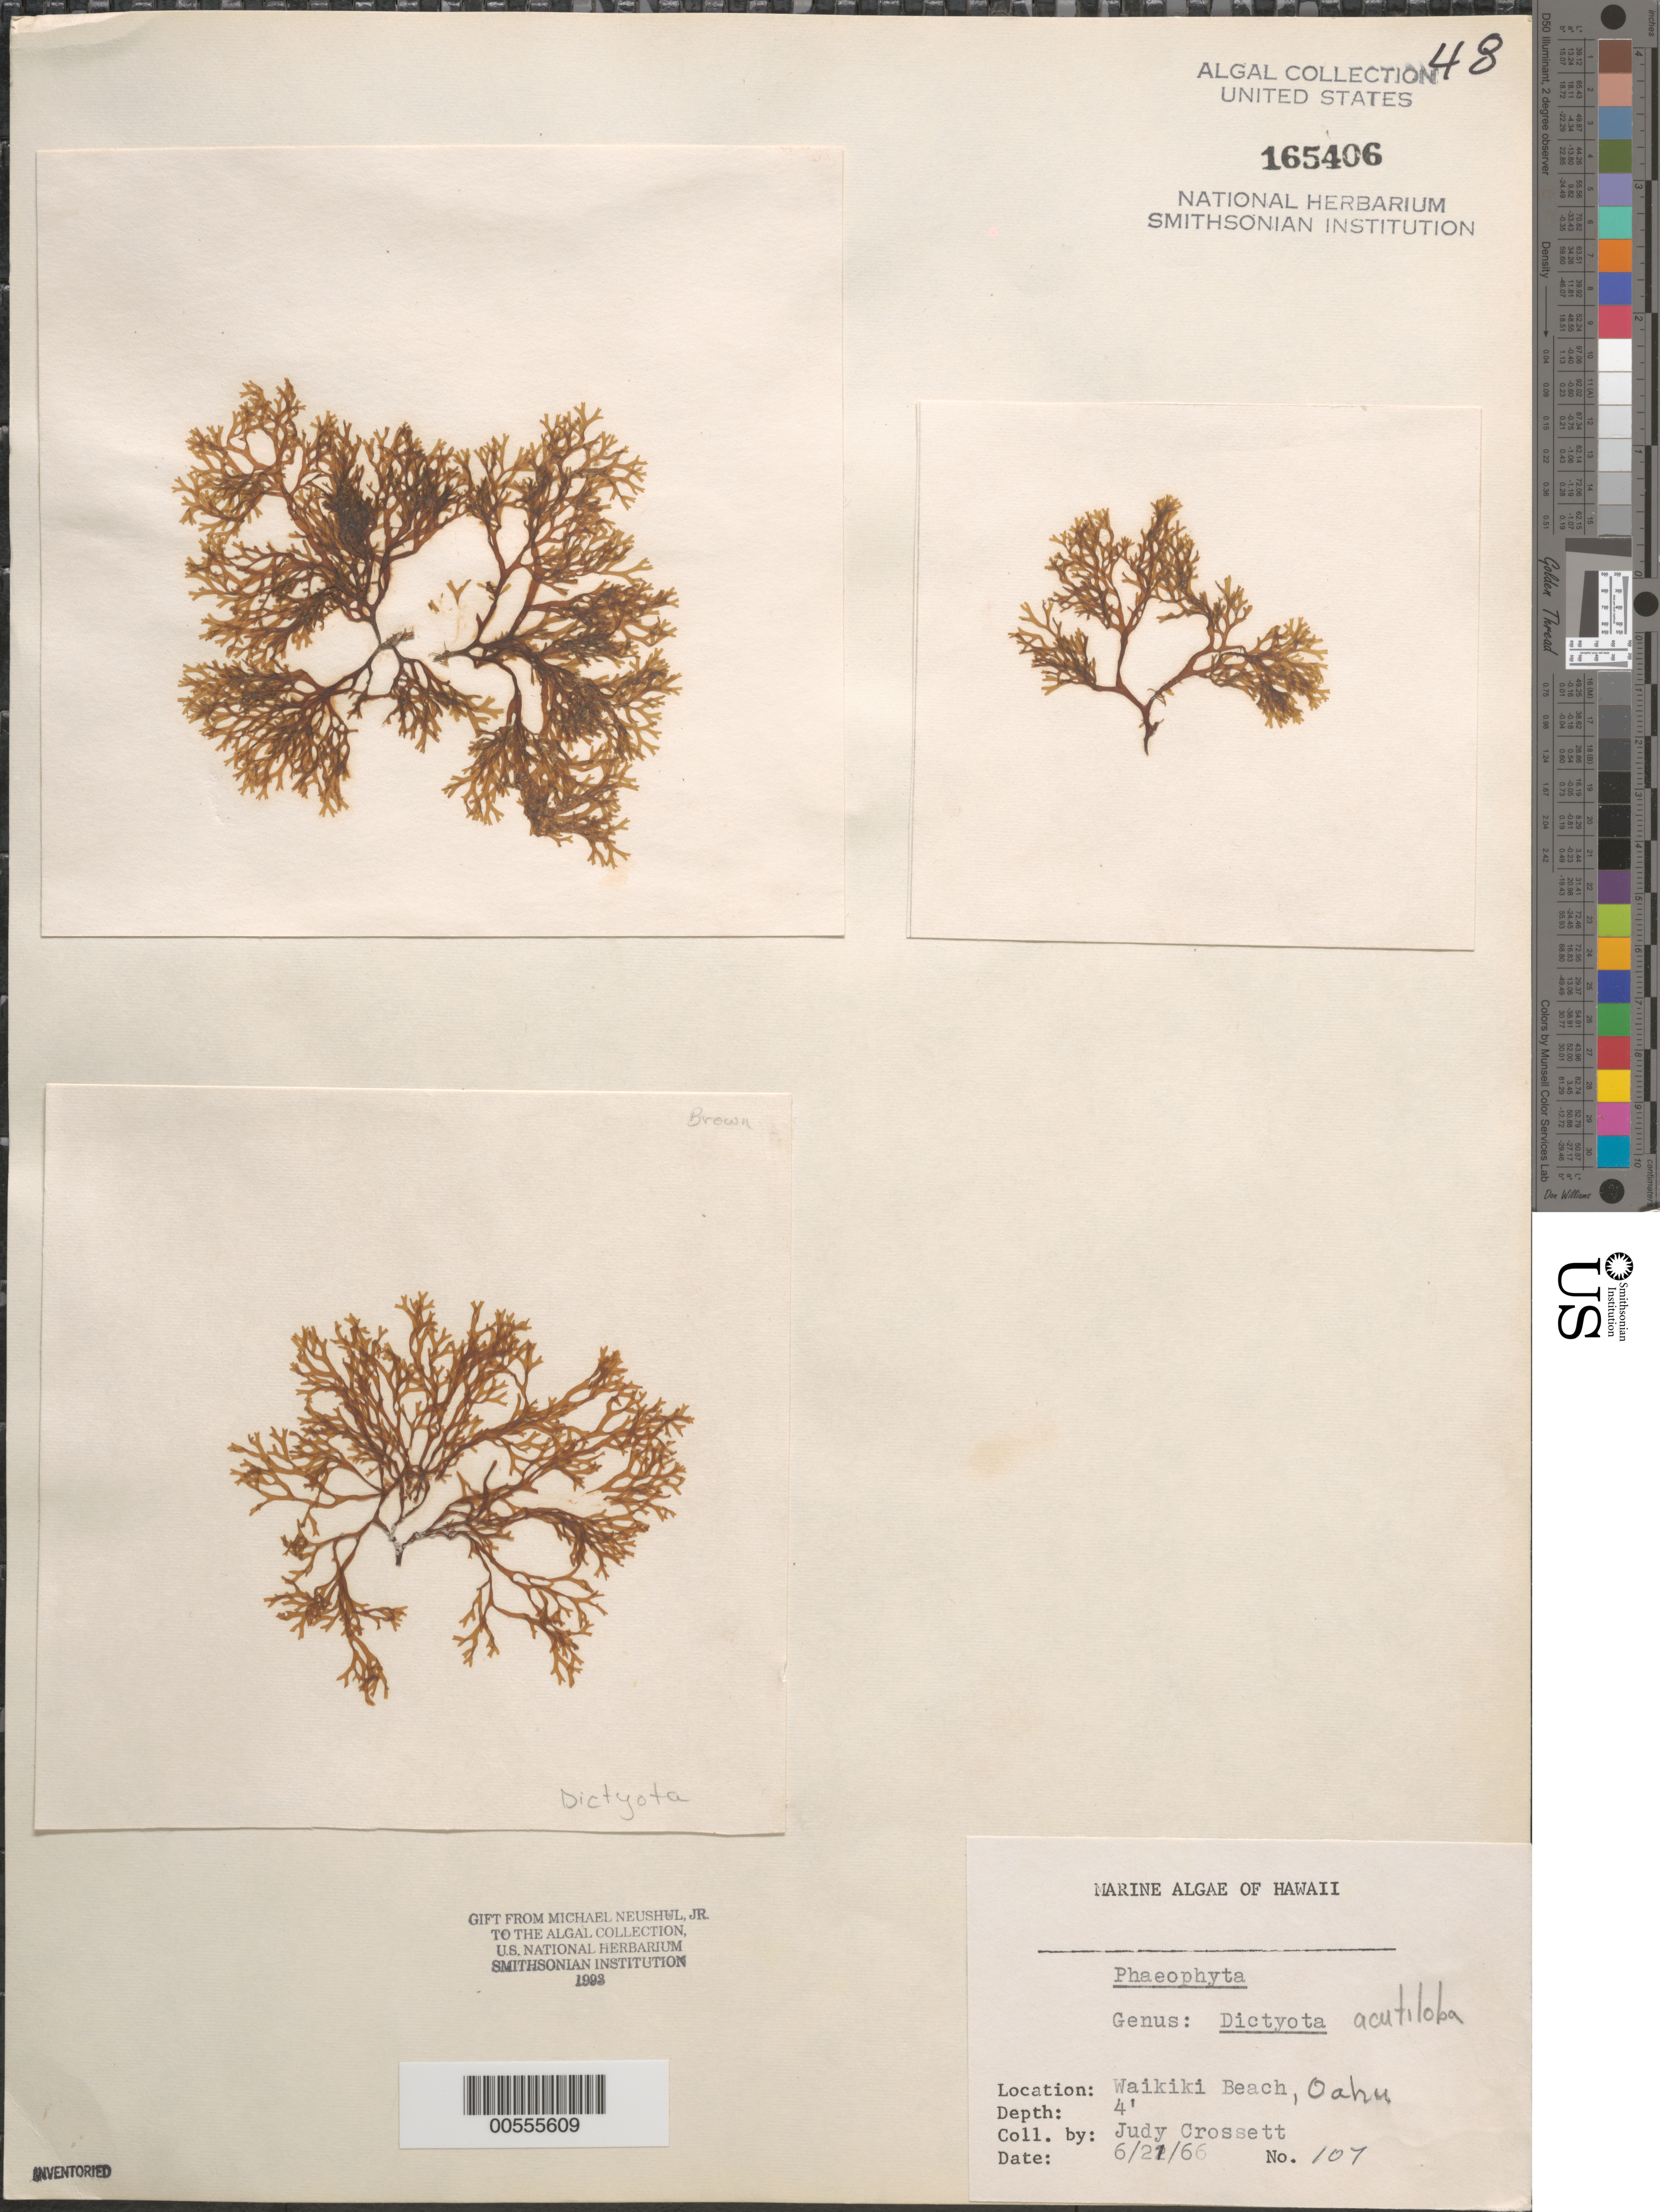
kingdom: Chromista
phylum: Ochrophyta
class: Phaeophyceae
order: Dictyotales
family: Dictyotaceae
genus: Dictyota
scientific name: Dictyota acutiloba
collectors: J. Crossett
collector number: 107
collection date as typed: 21 Jun 1966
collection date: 1966-06-21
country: United States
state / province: Hawaii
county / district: Honolulu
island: Oahu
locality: Waikiki Beach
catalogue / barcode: US 165406